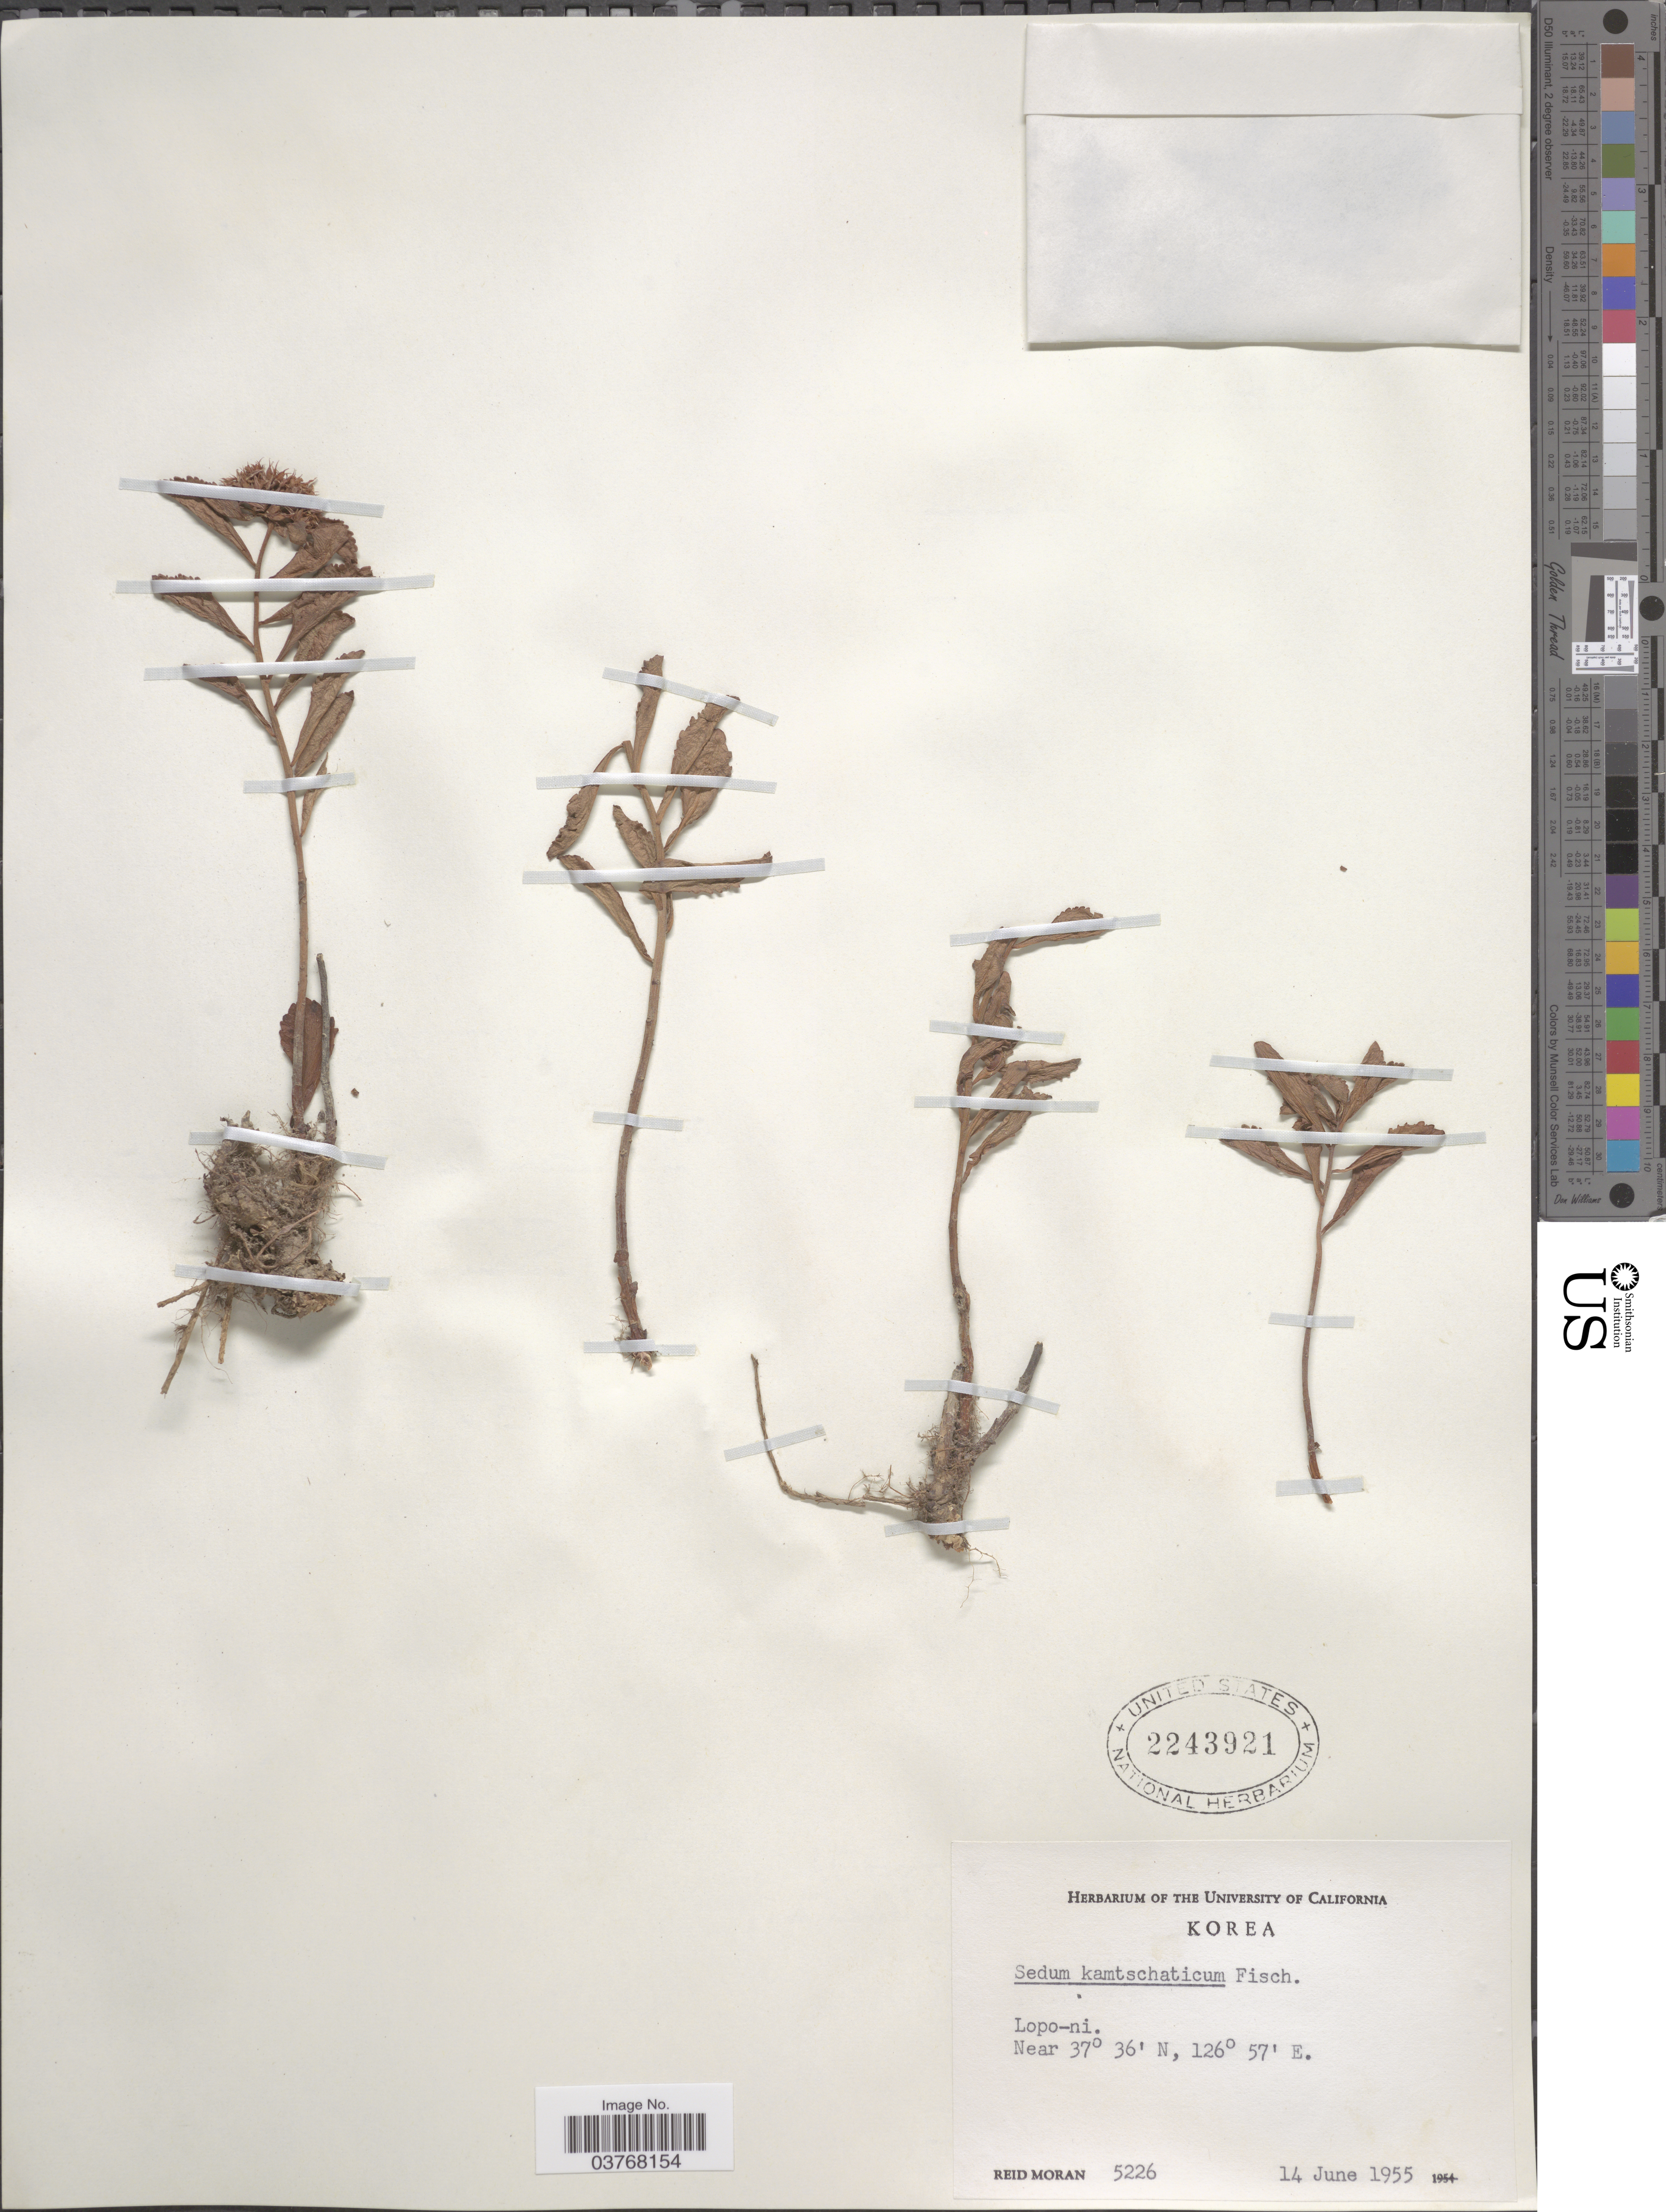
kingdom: Plantae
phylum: Tracheophyta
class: Magnoliopsida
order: Saxifragales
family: Crassulaceae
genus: Sedum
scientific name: Sedum kamtschaticum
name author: Fisch. & C.A. Mey.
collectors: R. V. Moran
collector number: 5226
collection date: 1955-06-14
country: South Korea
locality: Lopo-ni.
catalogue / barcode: US 2243921